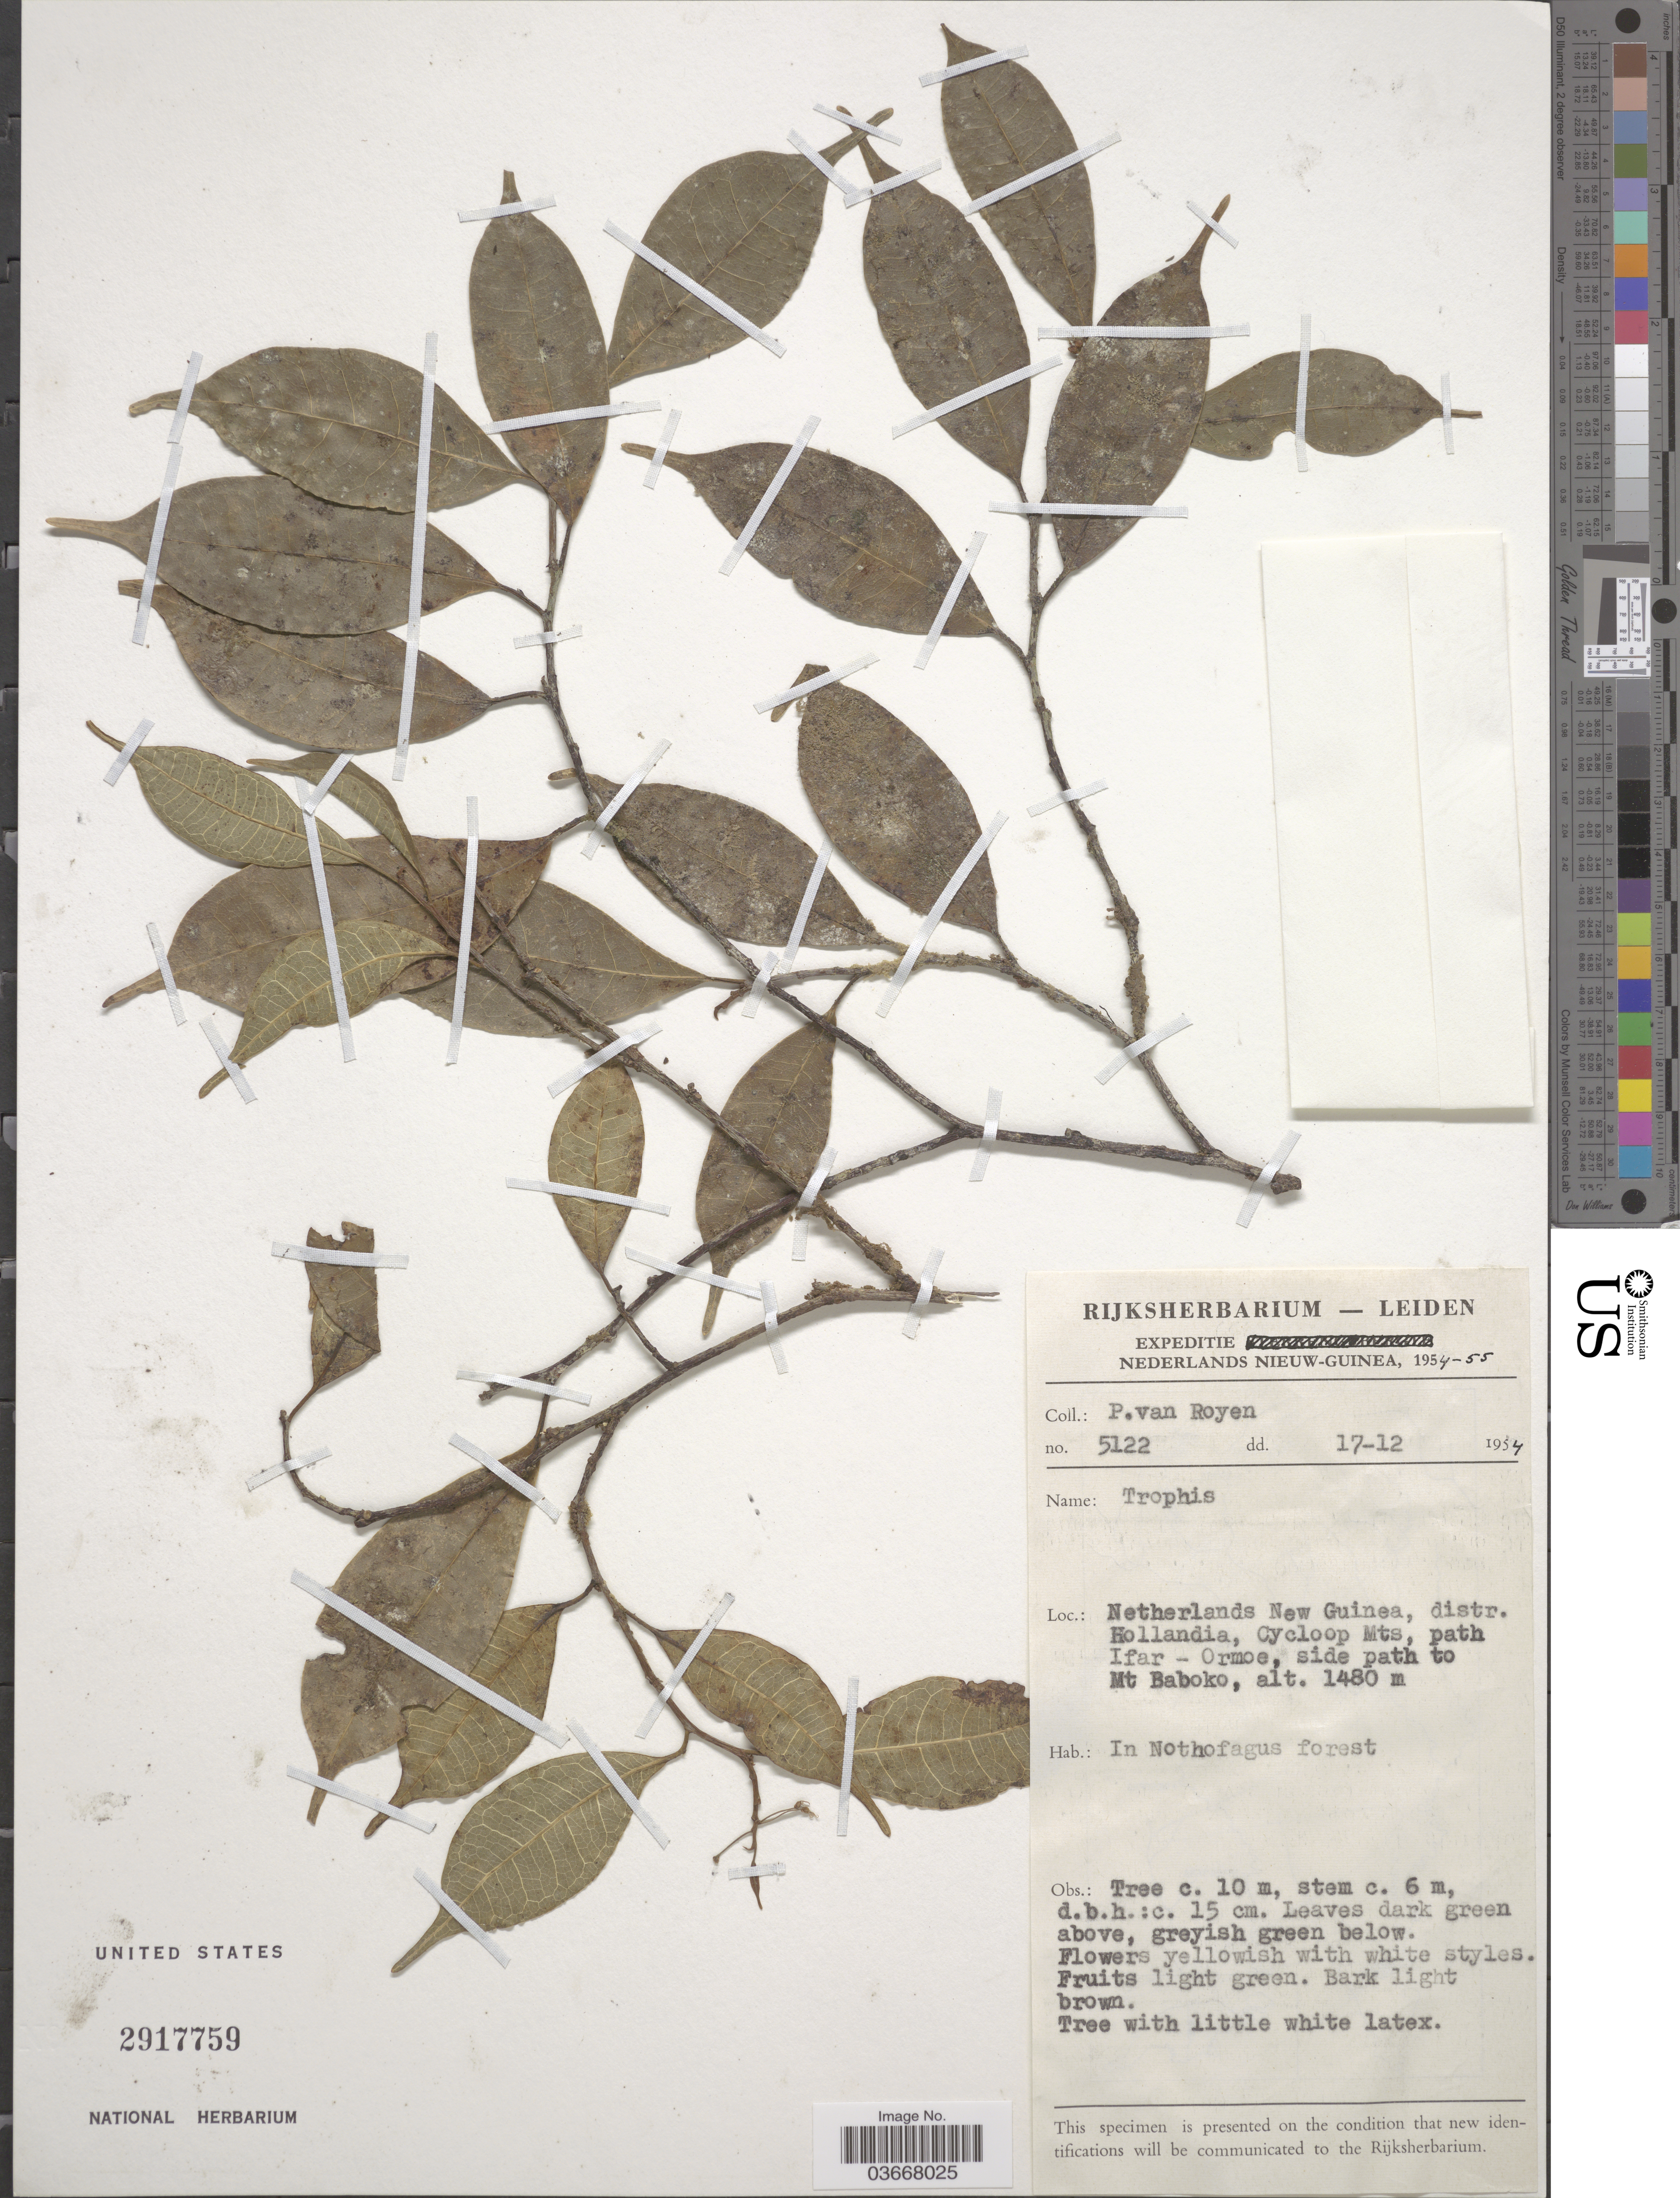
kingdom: Plantae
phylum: Tracheophyta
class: Magnoliopsida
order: Rosales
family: Moraceae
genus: Maclura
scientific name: Maclura sp.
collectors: P. van Royen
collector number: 5122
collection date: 1954-12-17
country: Indonesia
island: New Guinea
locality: Netherlands New Guinea, distr. Hollandia, Cycloop Mts, path Ifar - Ormoe, side path to Mt Baboko.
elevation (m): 1480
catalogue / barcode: US 2917759